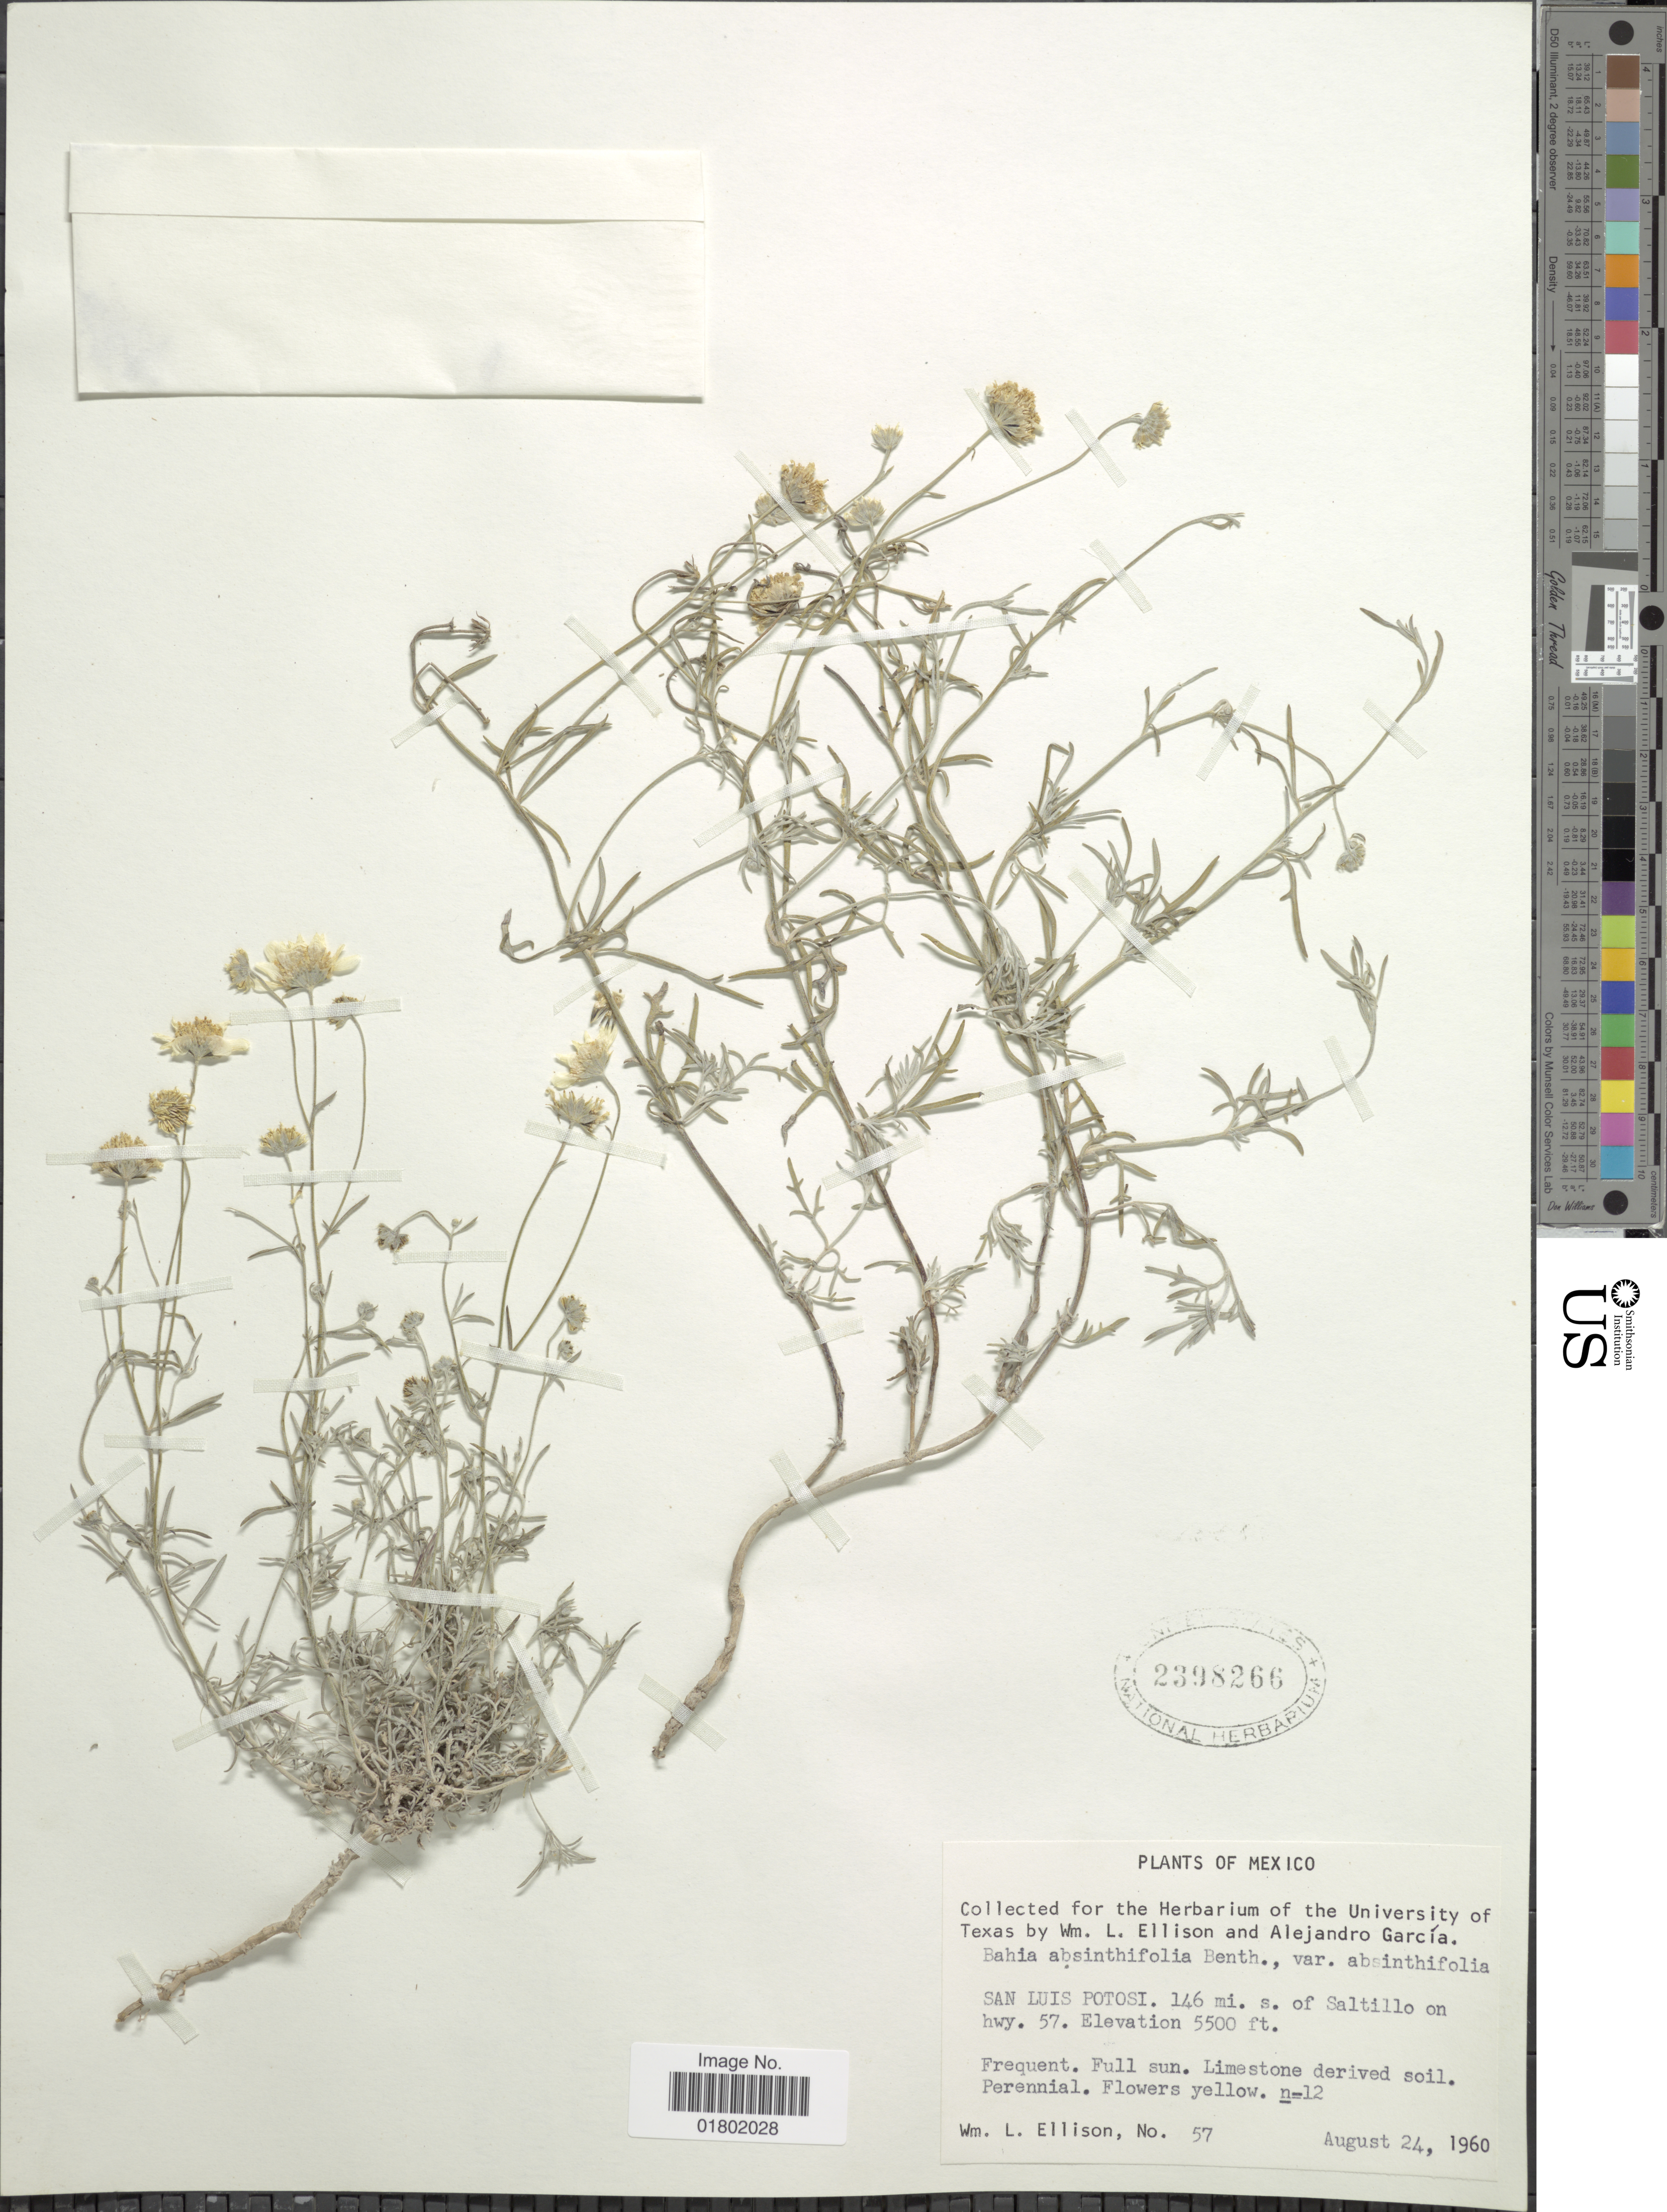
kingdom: Plantae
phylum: Tracheophyta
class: Magnoliopsida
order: Asterales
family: Asteraceae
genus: Bahia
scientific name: Bahia absinthifolia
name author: Benth.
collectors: W. L. Ellison & A. García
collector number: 57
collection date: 1960-08-24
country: Mexico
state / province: San Luis Potosí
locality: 146 mi. s. of Saltillo on hwy. 57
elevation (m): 1676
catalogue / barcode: US 2398266